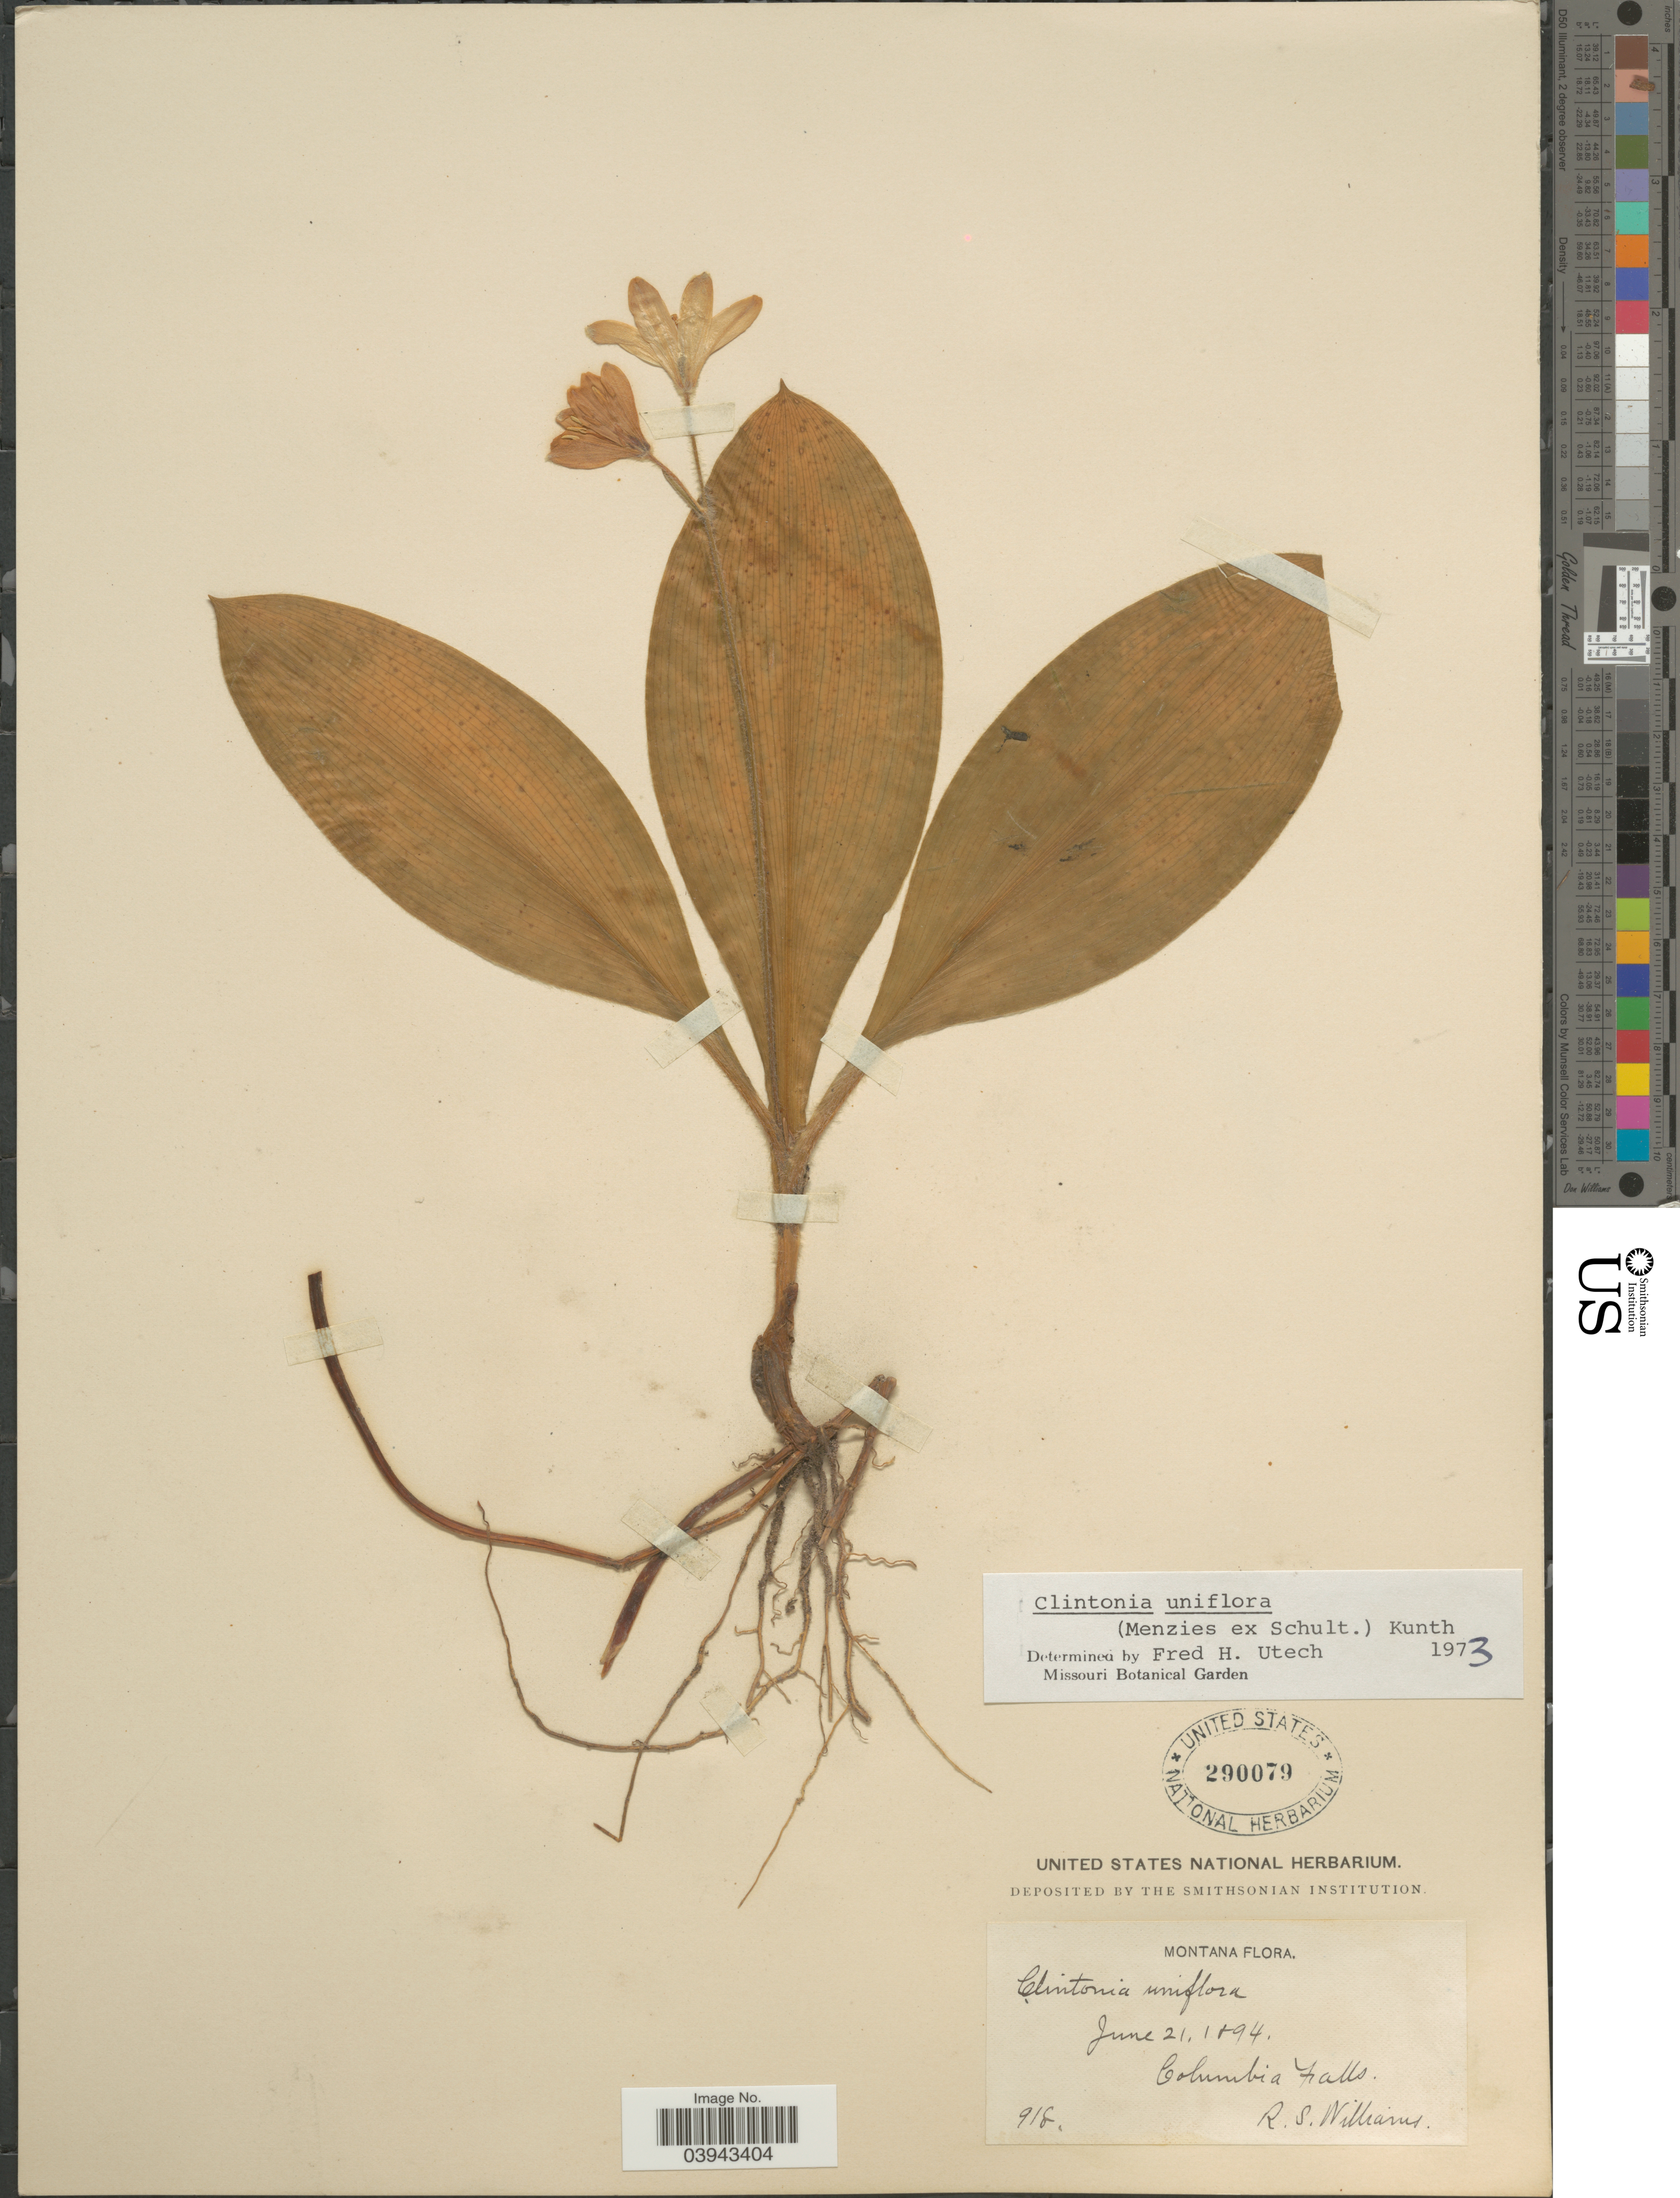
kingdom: Plantae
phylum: Tracheophyta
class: Liliopsida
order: Liliales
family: Liliaceae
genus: Clintonia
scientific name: Clintonia uniflora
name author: Kunth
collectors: R. S. Williams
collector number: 918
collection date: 1894-06-21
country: United States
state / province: Montana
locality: Columbia Falls.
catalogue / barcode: US 290079